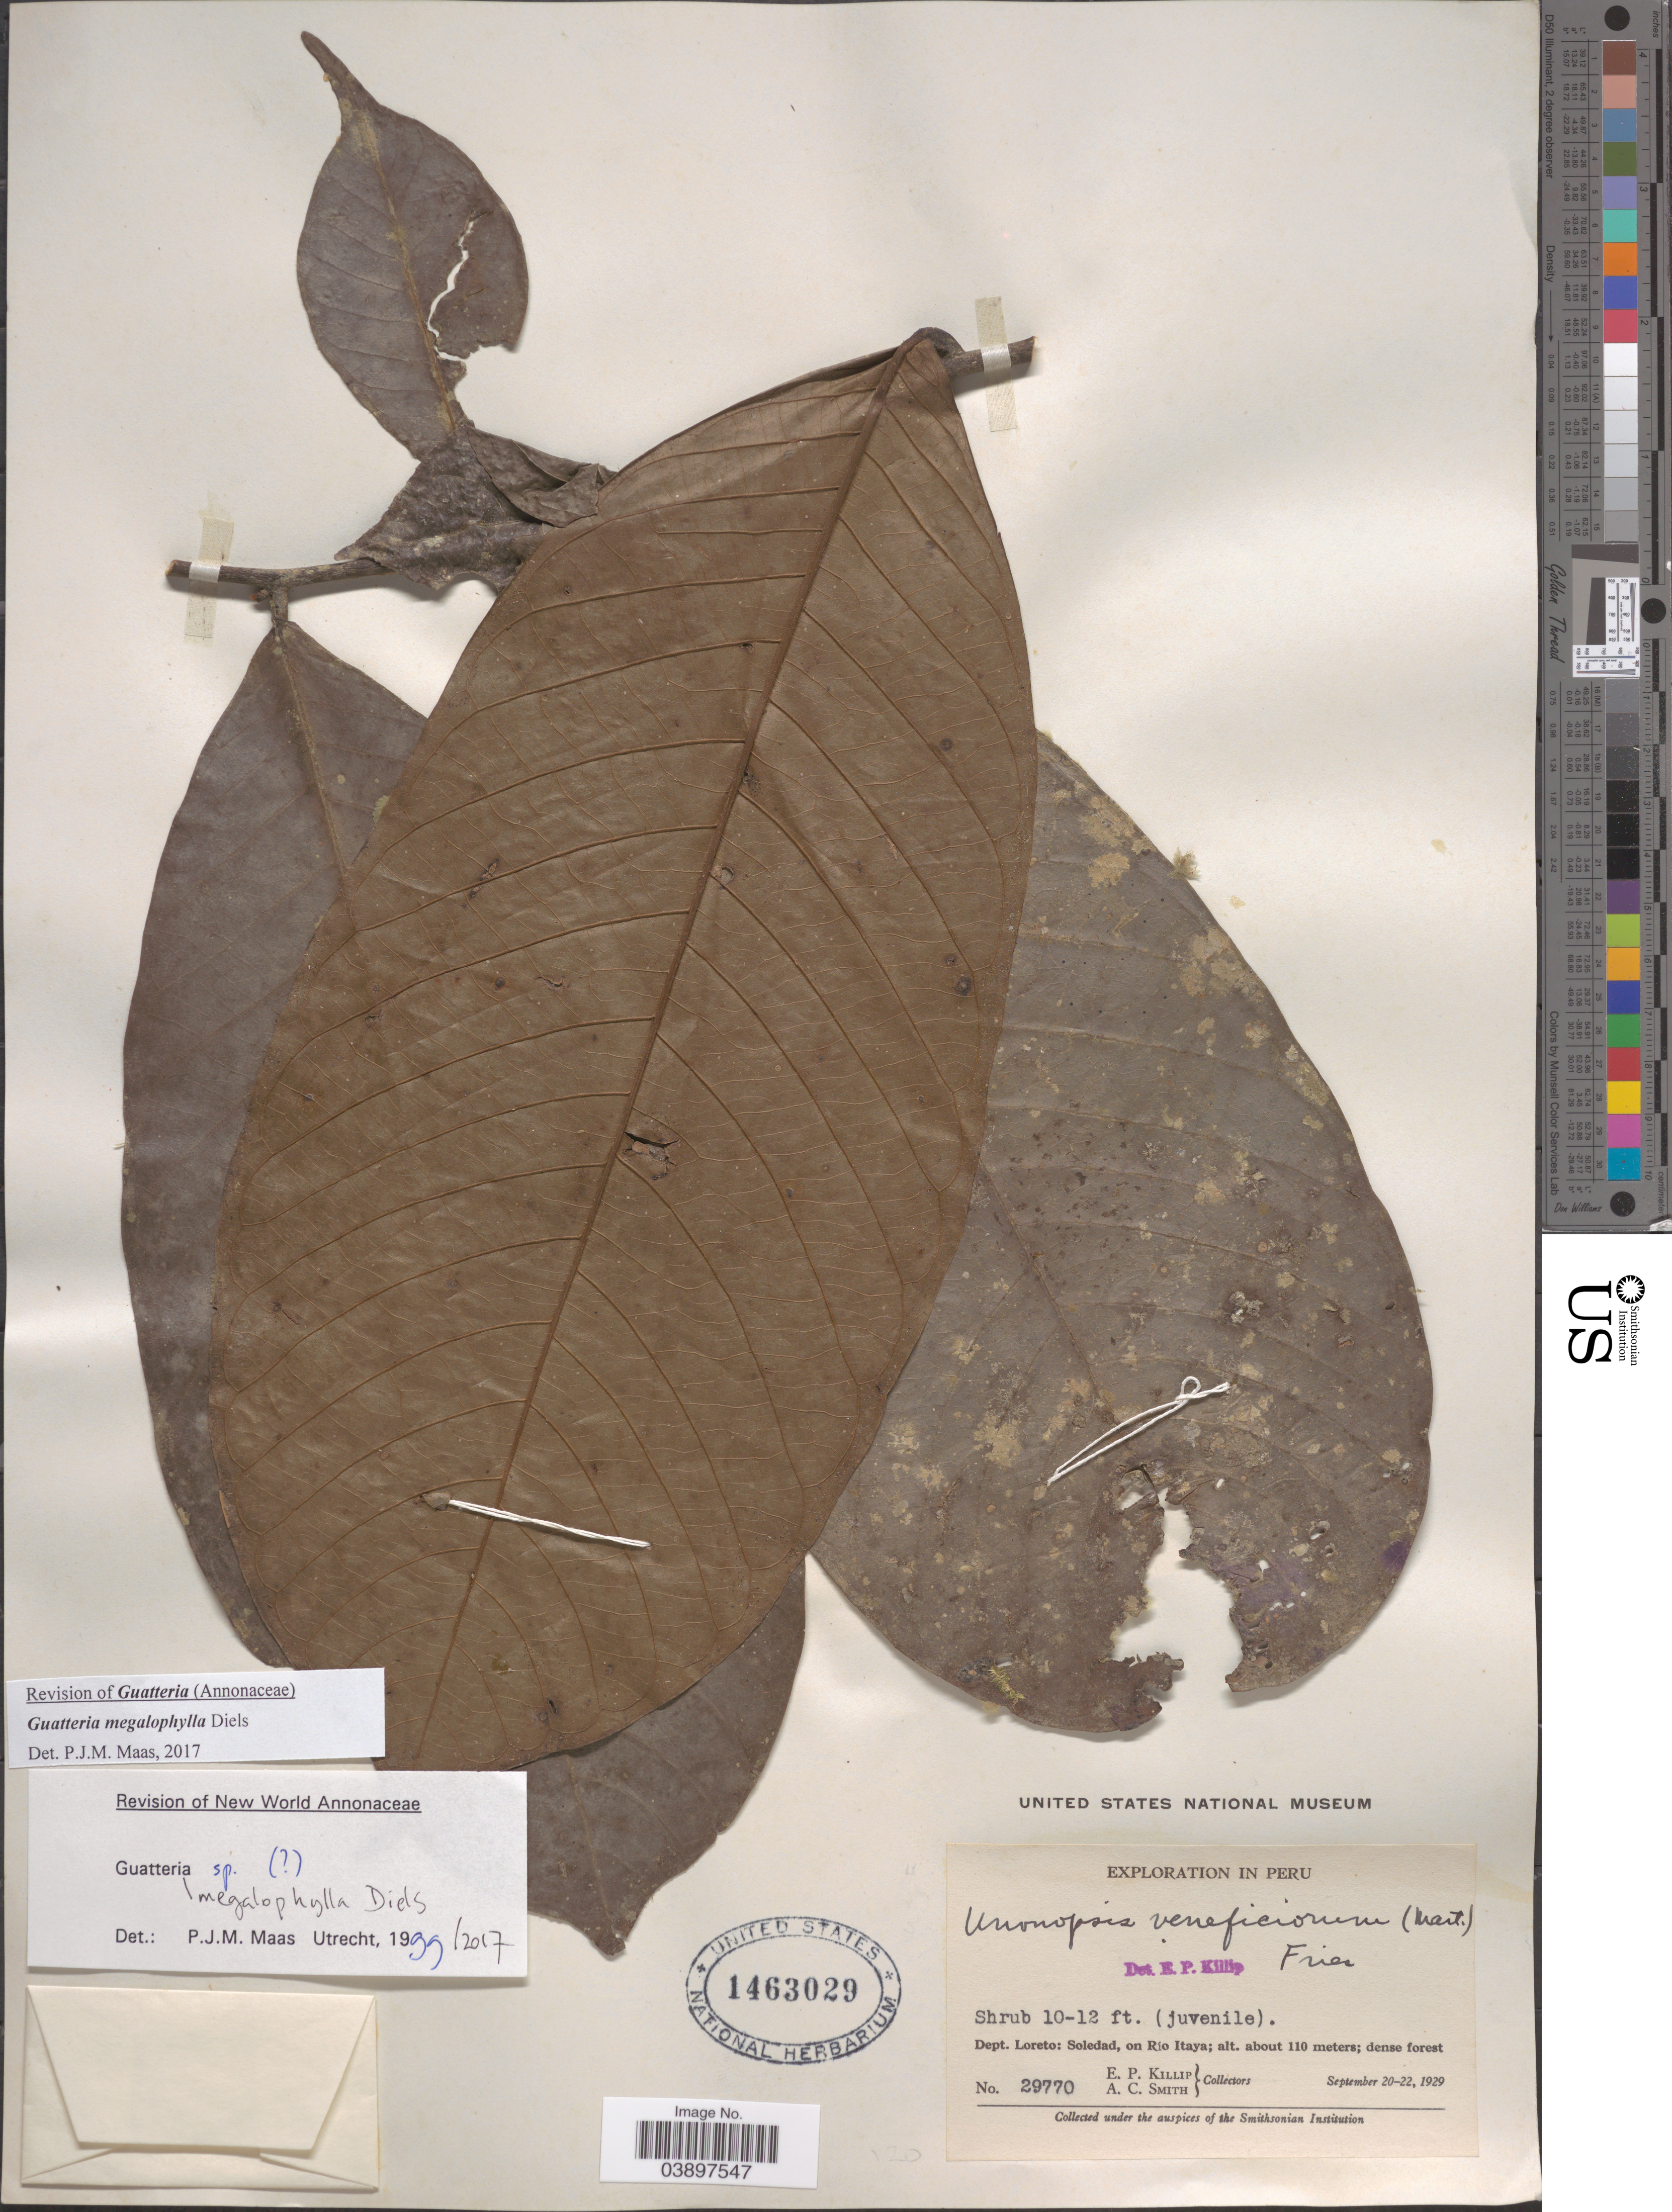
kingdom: Plantae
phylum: Tracheophyta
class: Magnoliopsida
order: Magnoliales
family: Annonaceae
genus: Guatteria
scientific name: Guatteria megalophylla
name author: Diels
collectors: E. P. Killip & A. C. Smith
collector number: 29770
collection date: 1929-09-20/1929-09-22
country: Peru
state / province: Loreto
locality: Dept. Loreto: Soledad, on Río Itaya.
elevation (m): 110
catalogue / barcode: US 1463029